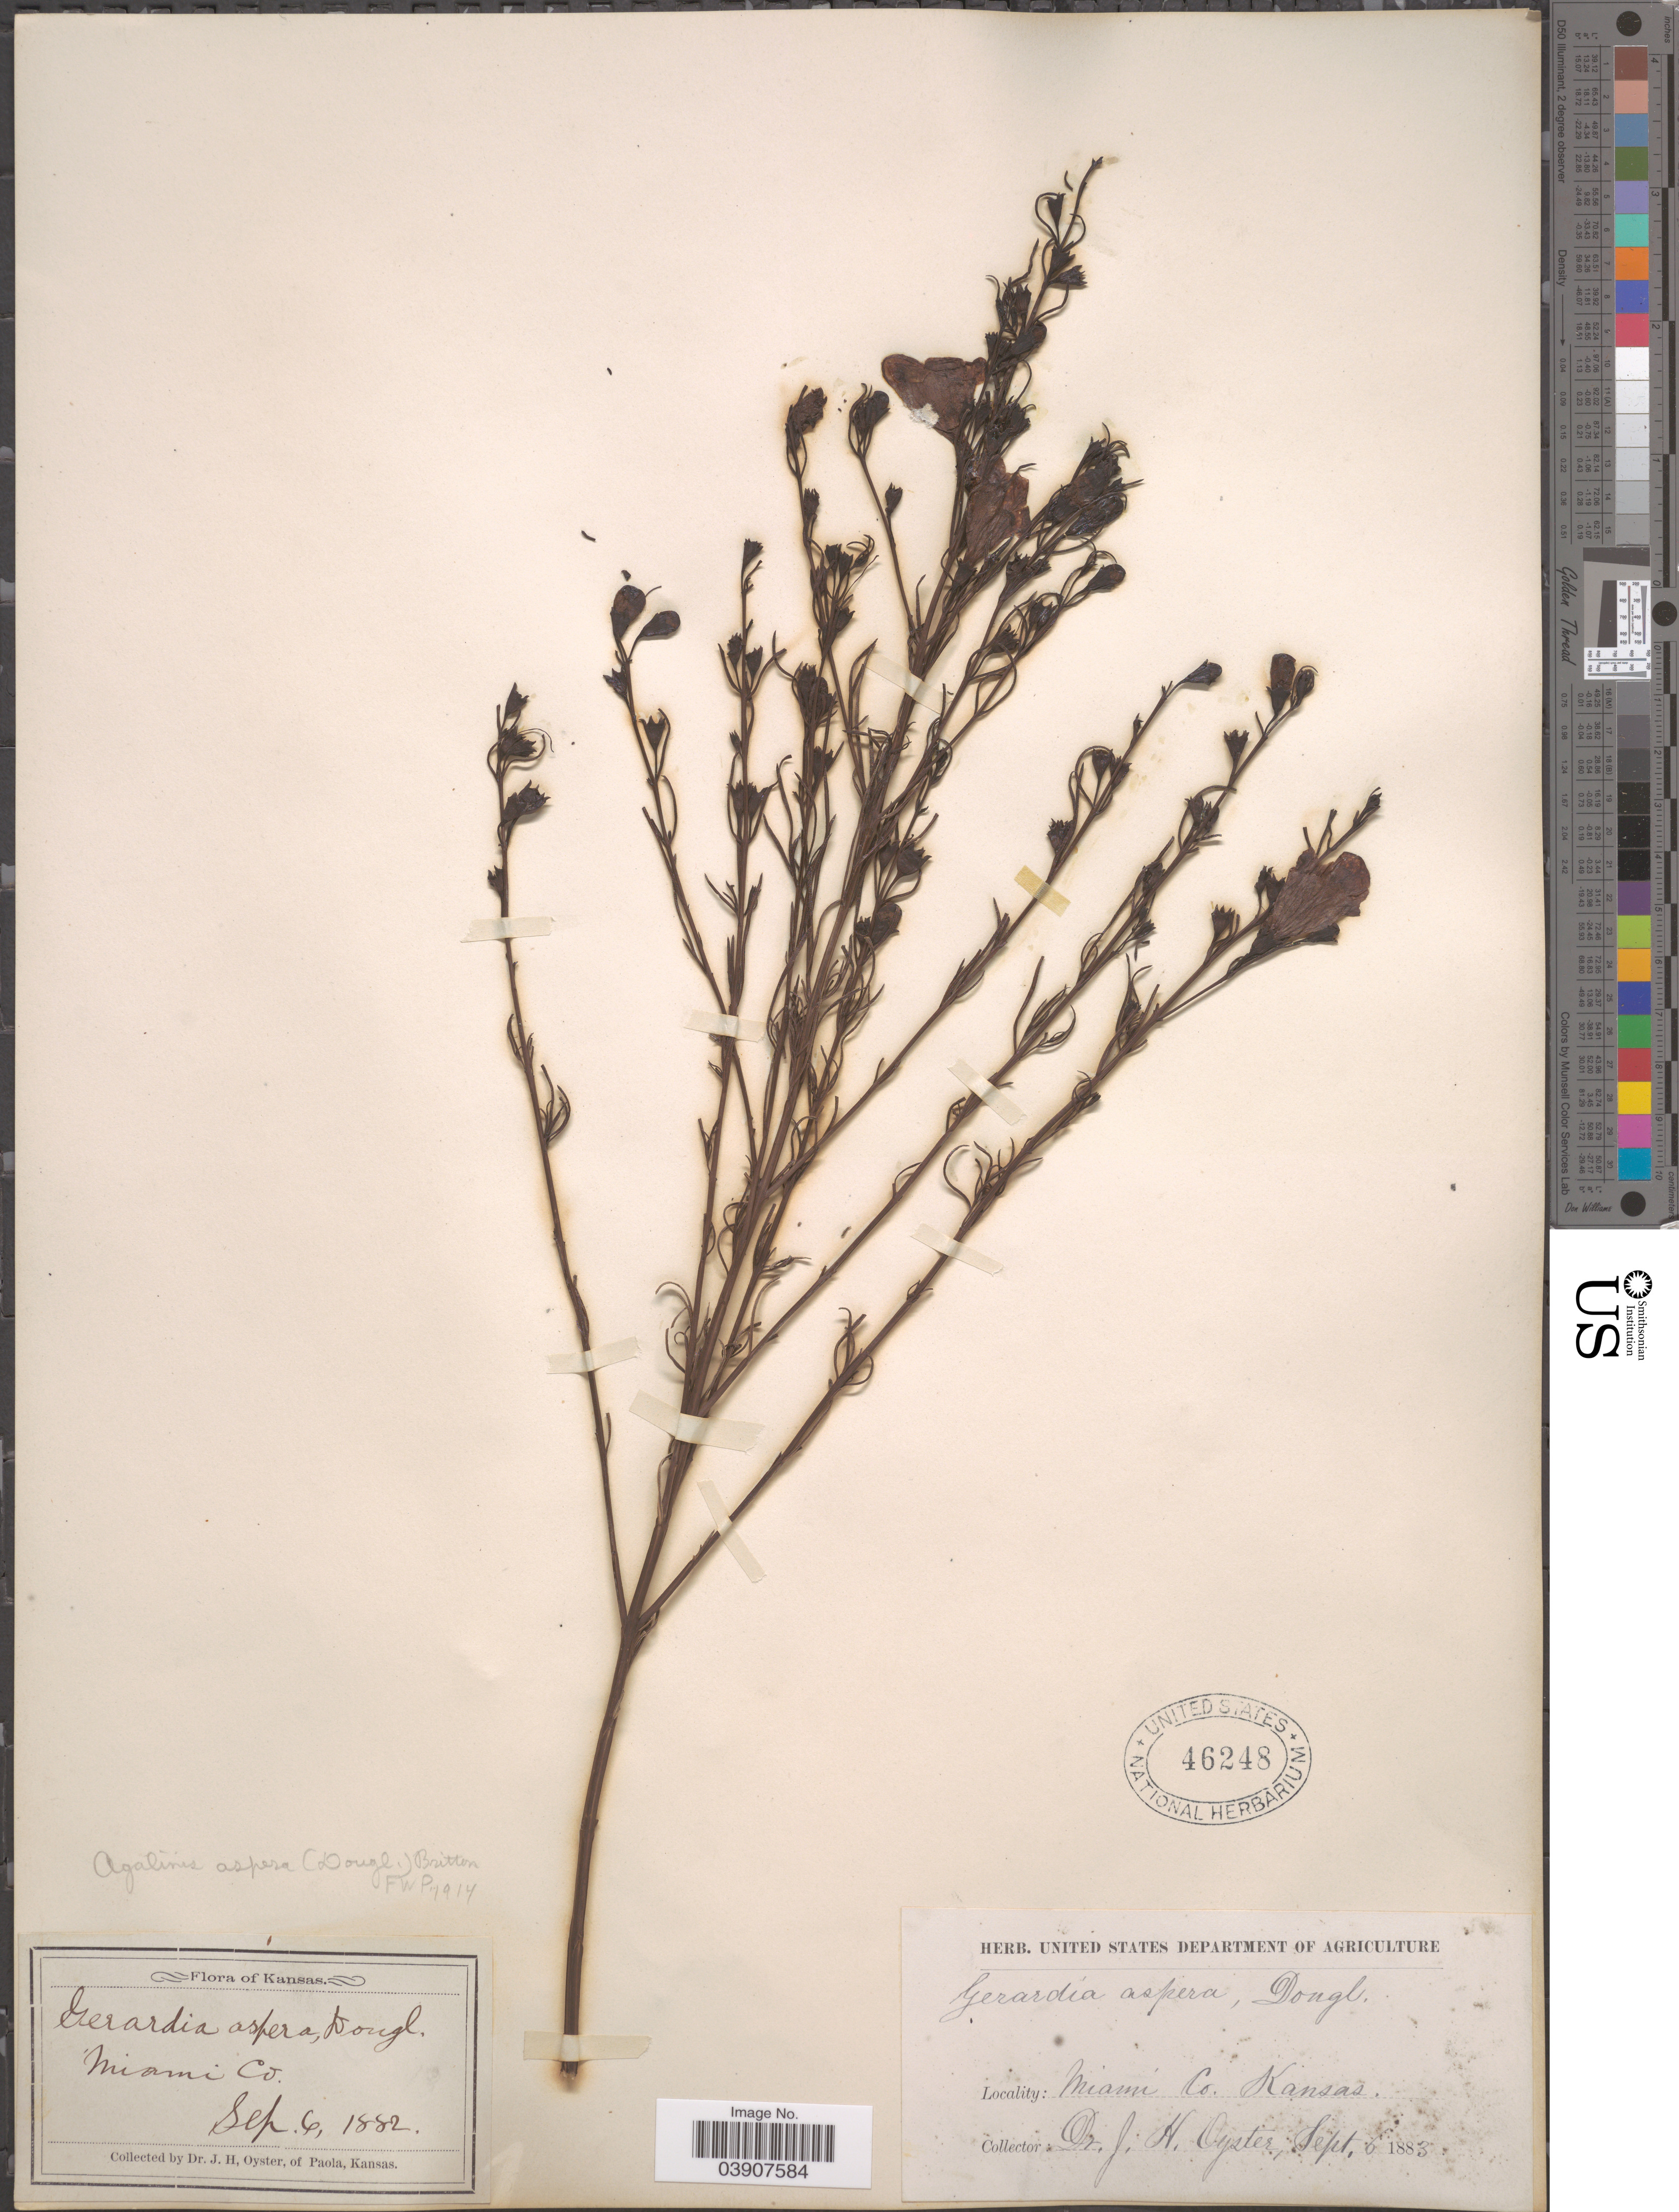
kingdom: Plantae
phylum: Tracheophyta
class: Magnoliopsida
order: Lamiales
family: Orobanchaceae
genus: Agalinis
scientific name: Agalinis aspera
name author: (Douglas ex Benth.) Britton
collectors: J. H. Oyster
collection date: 1882-09-06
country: United States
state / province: Kansas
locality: Miami Co.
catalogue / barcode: US 46248